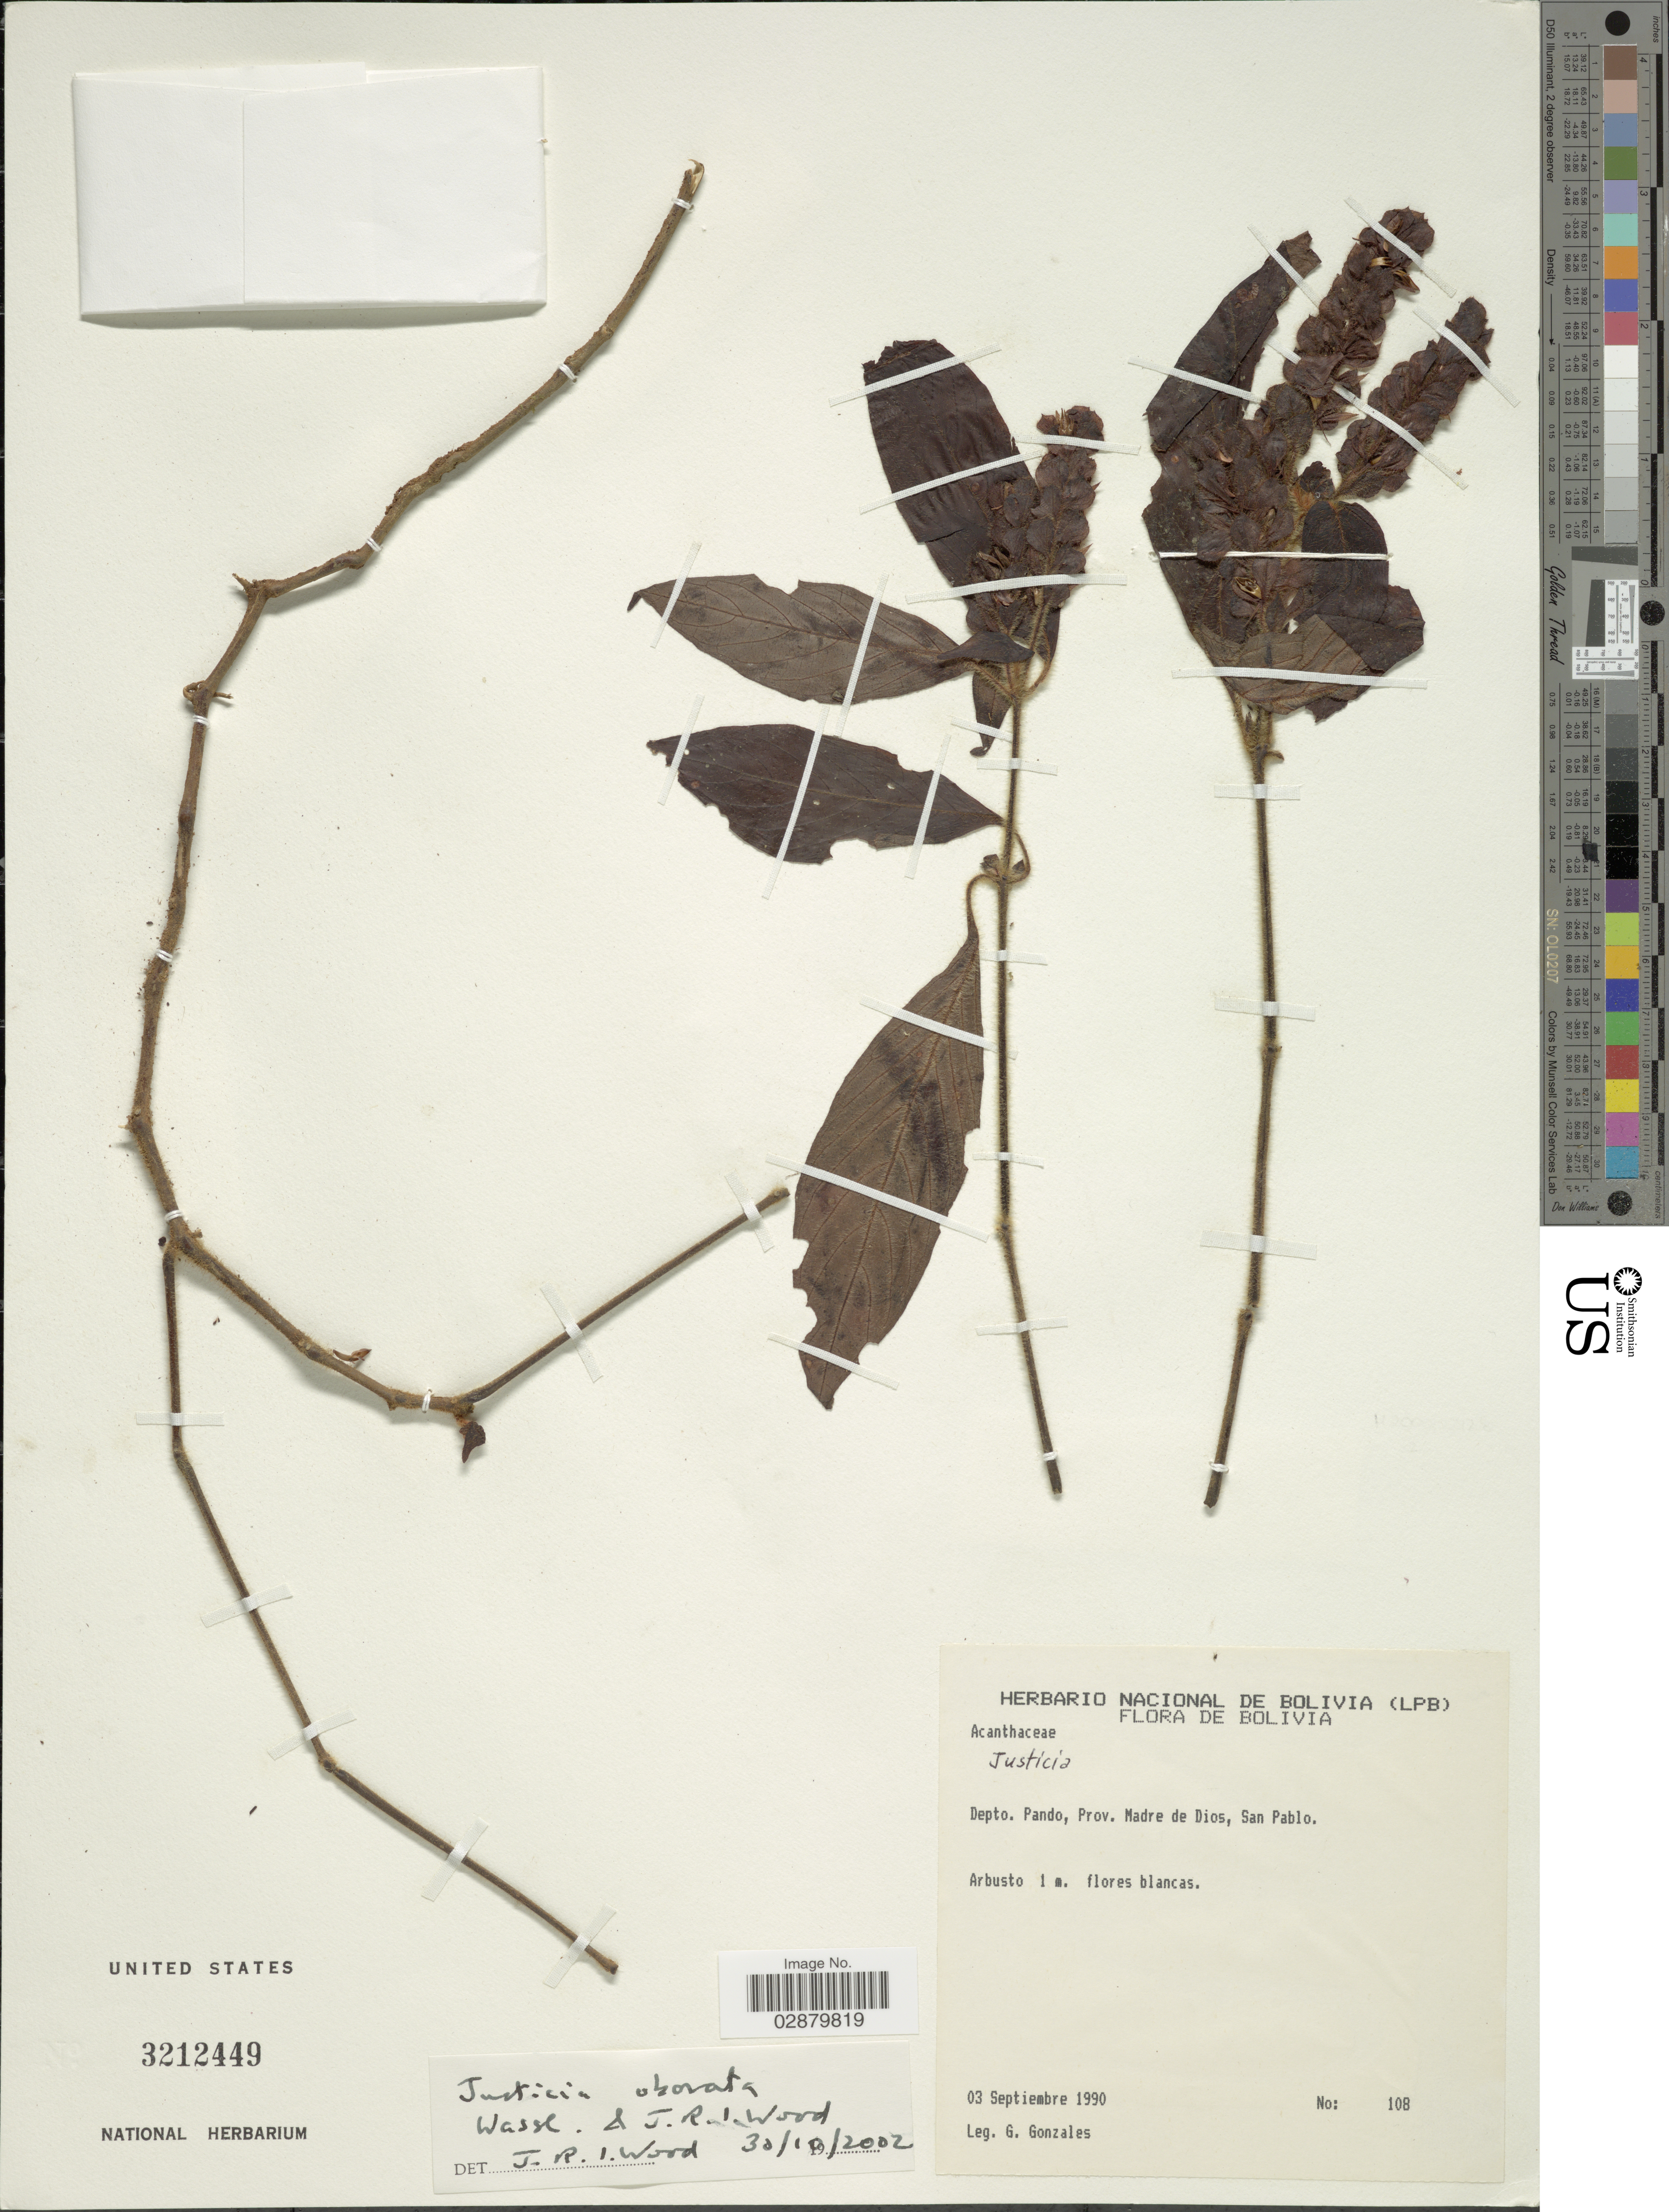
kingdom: Plantae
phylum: Tracheophyta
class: Magnoliopsida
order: Lamiales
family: Acanthaceae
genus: Justicia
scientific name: Justicia obovata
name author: Wassh. & J.R.I. Wood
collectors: G. Gonzales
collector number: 108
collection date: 1990-09-03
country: Bolivia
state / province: Pando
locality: Depto. Pando, Prov. Madre de Dios, San Pablo.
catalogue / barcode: US 3212449